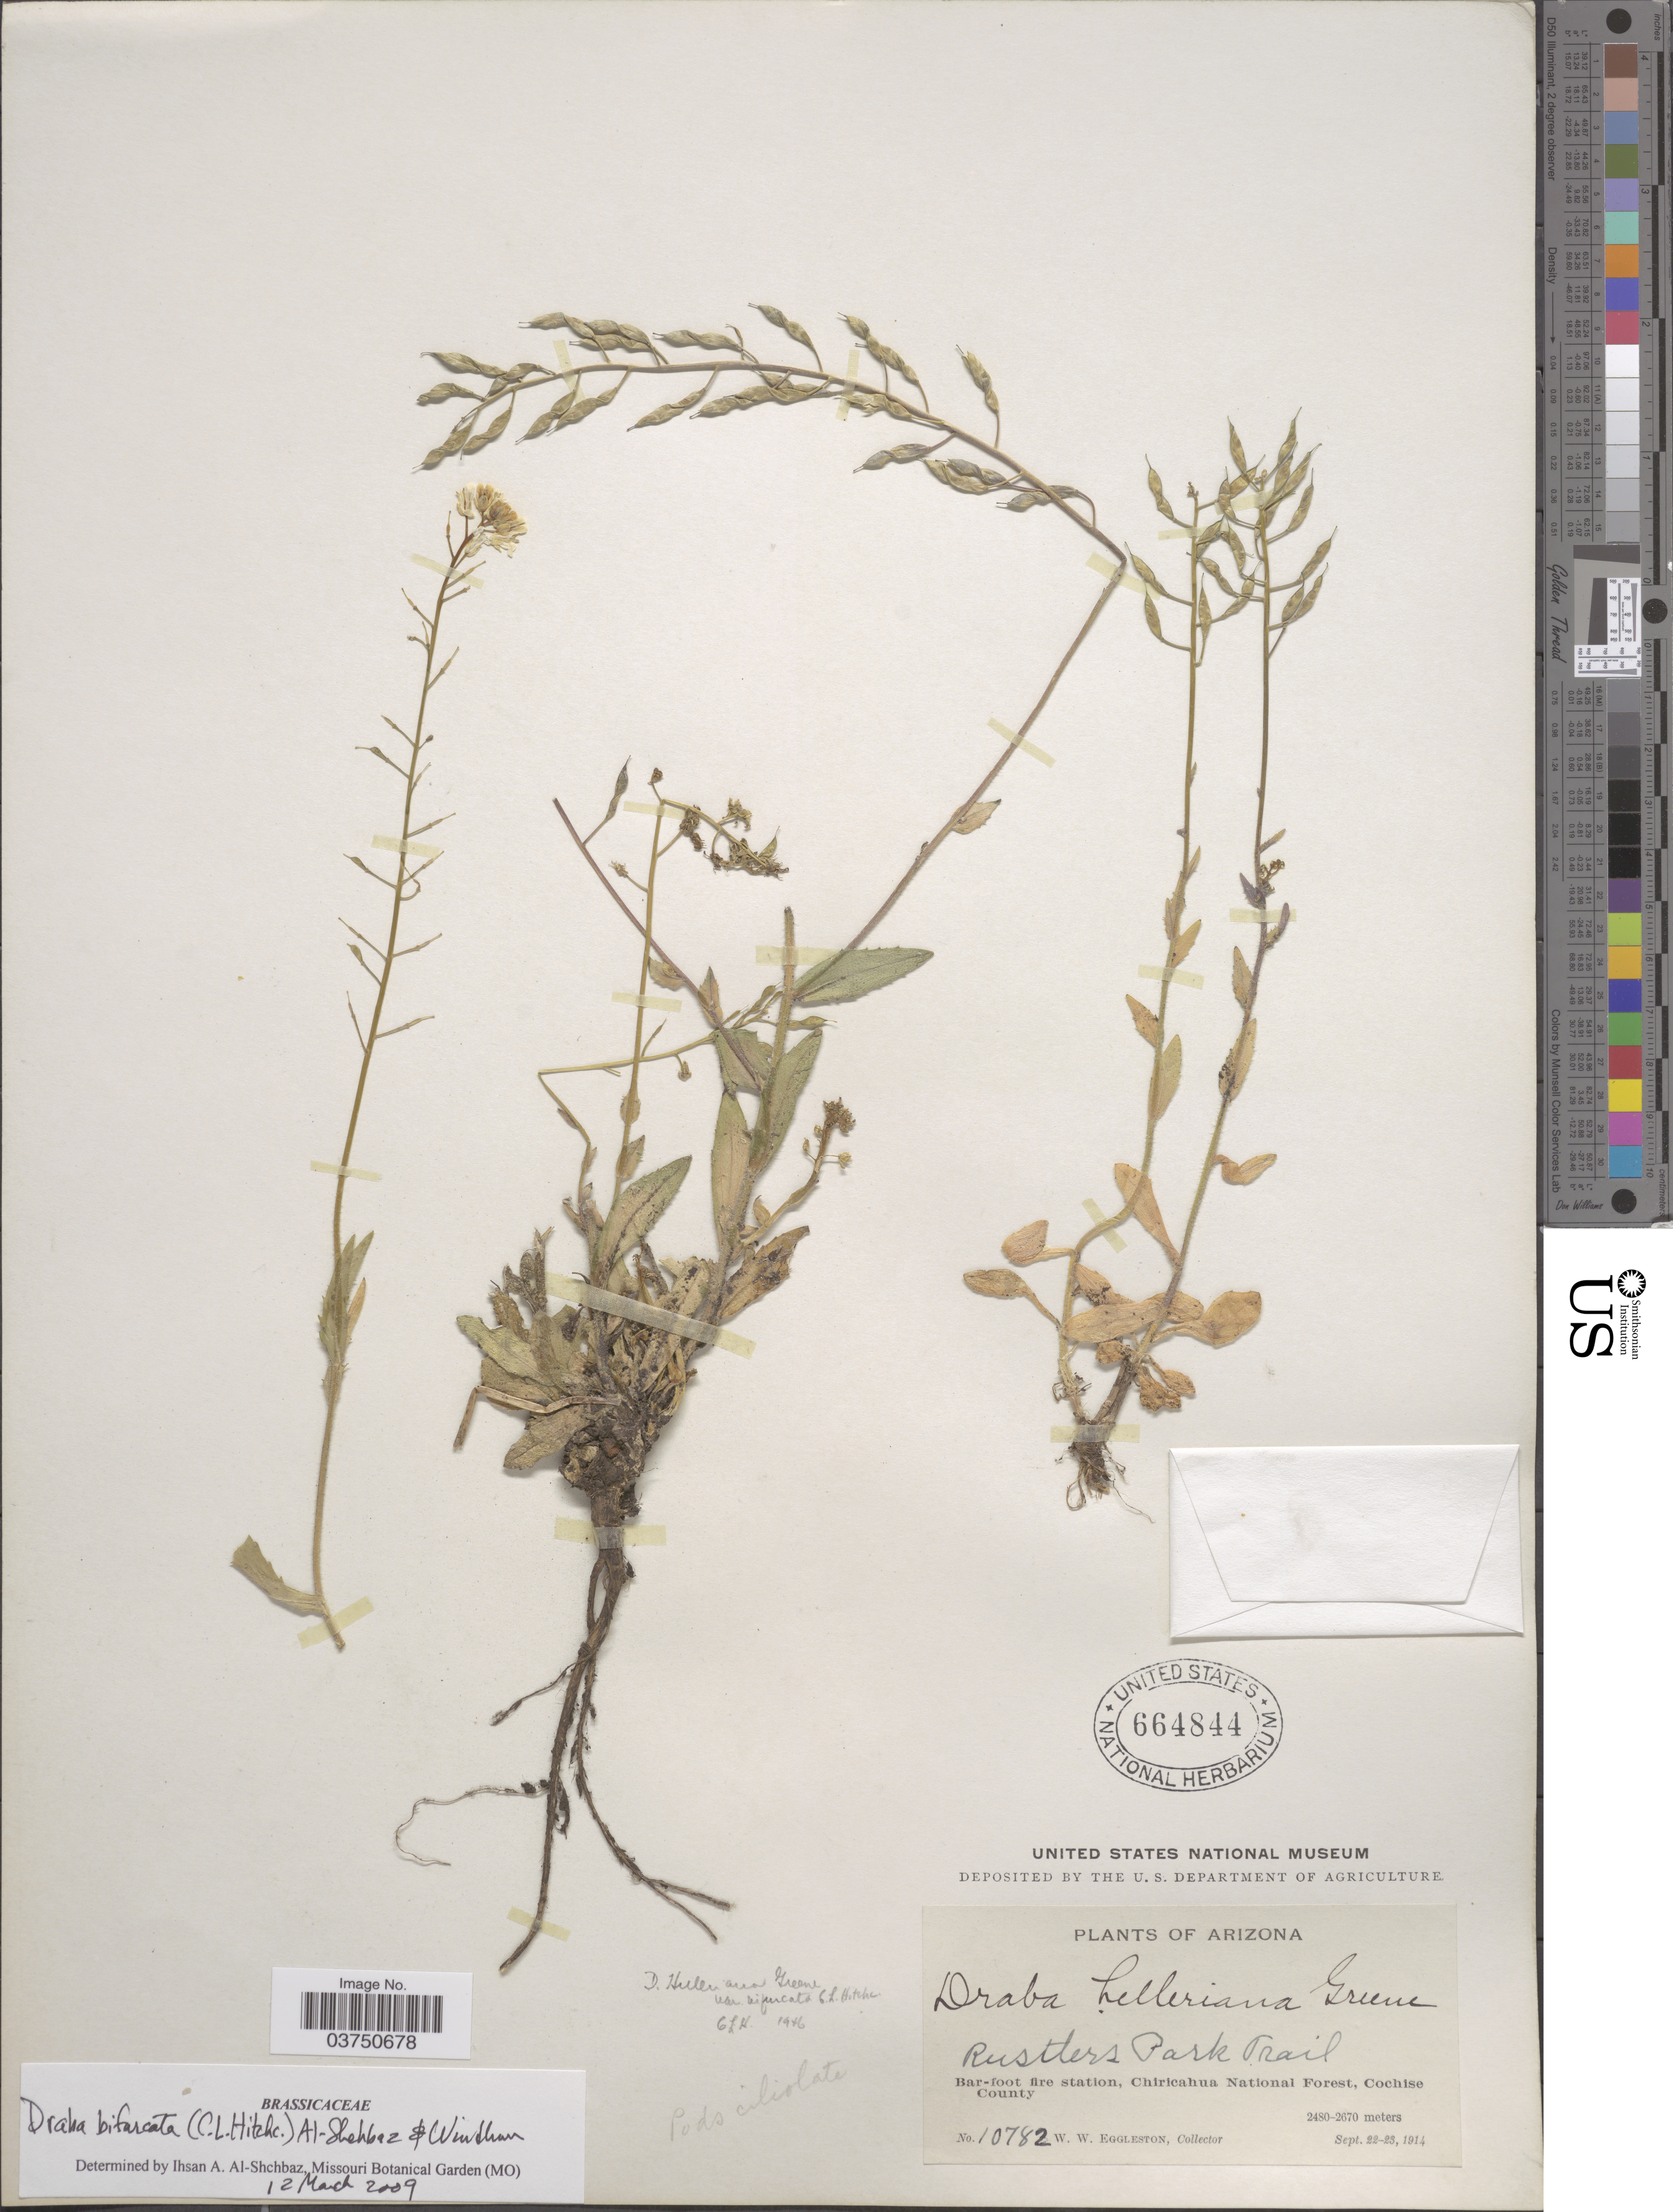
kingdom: Plantae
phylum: Tracheophyta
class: Magnoliopsida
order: Brassicales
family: Brassicaceae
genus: Draba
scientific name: Draba bifurcata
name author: (C.L. Hitchc.) Al-Shehbaz & Windham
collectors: W. W. Eggleston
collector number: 10782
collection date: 1914-09-22/1914-09-23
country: United States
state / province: Arizona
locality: Rustlers Park Trail. Bar-foot fire station, Chiricahua National Forest, Cochise County.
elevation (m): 2480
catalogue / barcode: US 664844